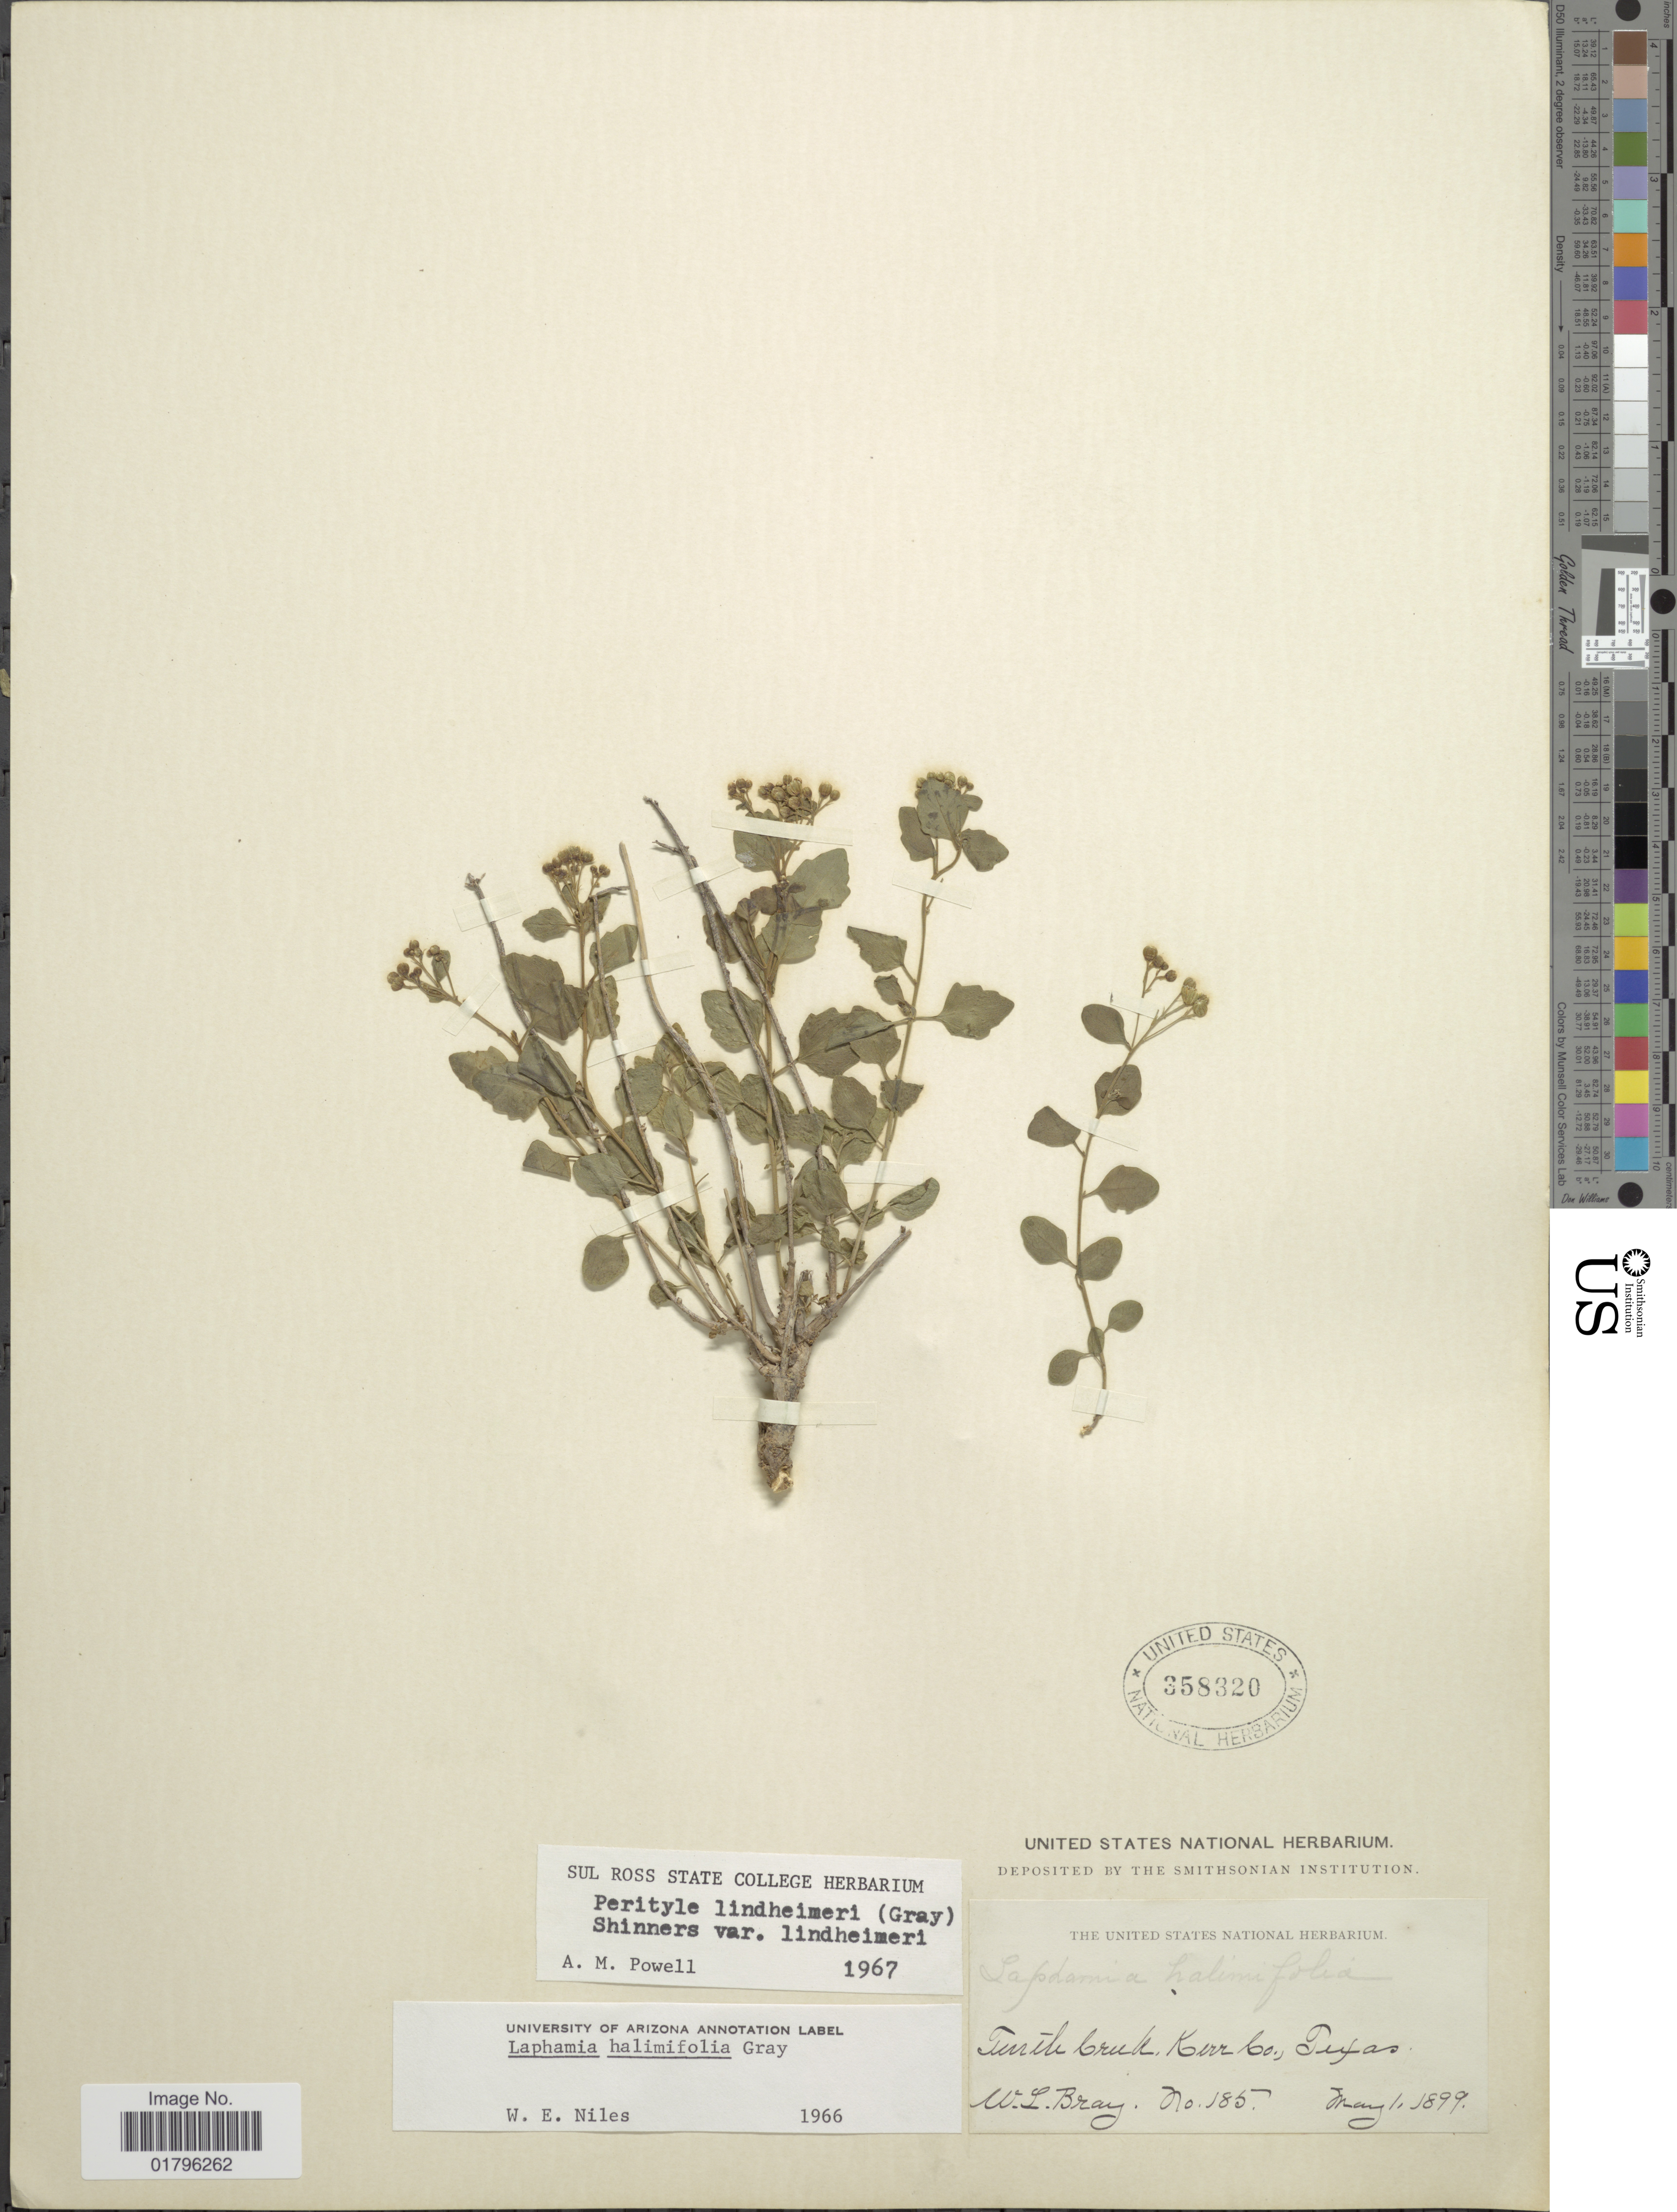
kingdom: Plantae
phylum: Tracheophyta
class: Magnoliopsida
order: Asterales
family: Asteraceae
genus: Perityle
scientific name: Perityle lindheimeri var. lindheimeri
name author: (A. Gray) Shinners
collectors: W. L. Bray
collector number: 185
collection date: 1899-05-01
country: United States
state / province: Texas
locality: Turtle Creek, Kerr Co.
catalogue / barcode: US 358320